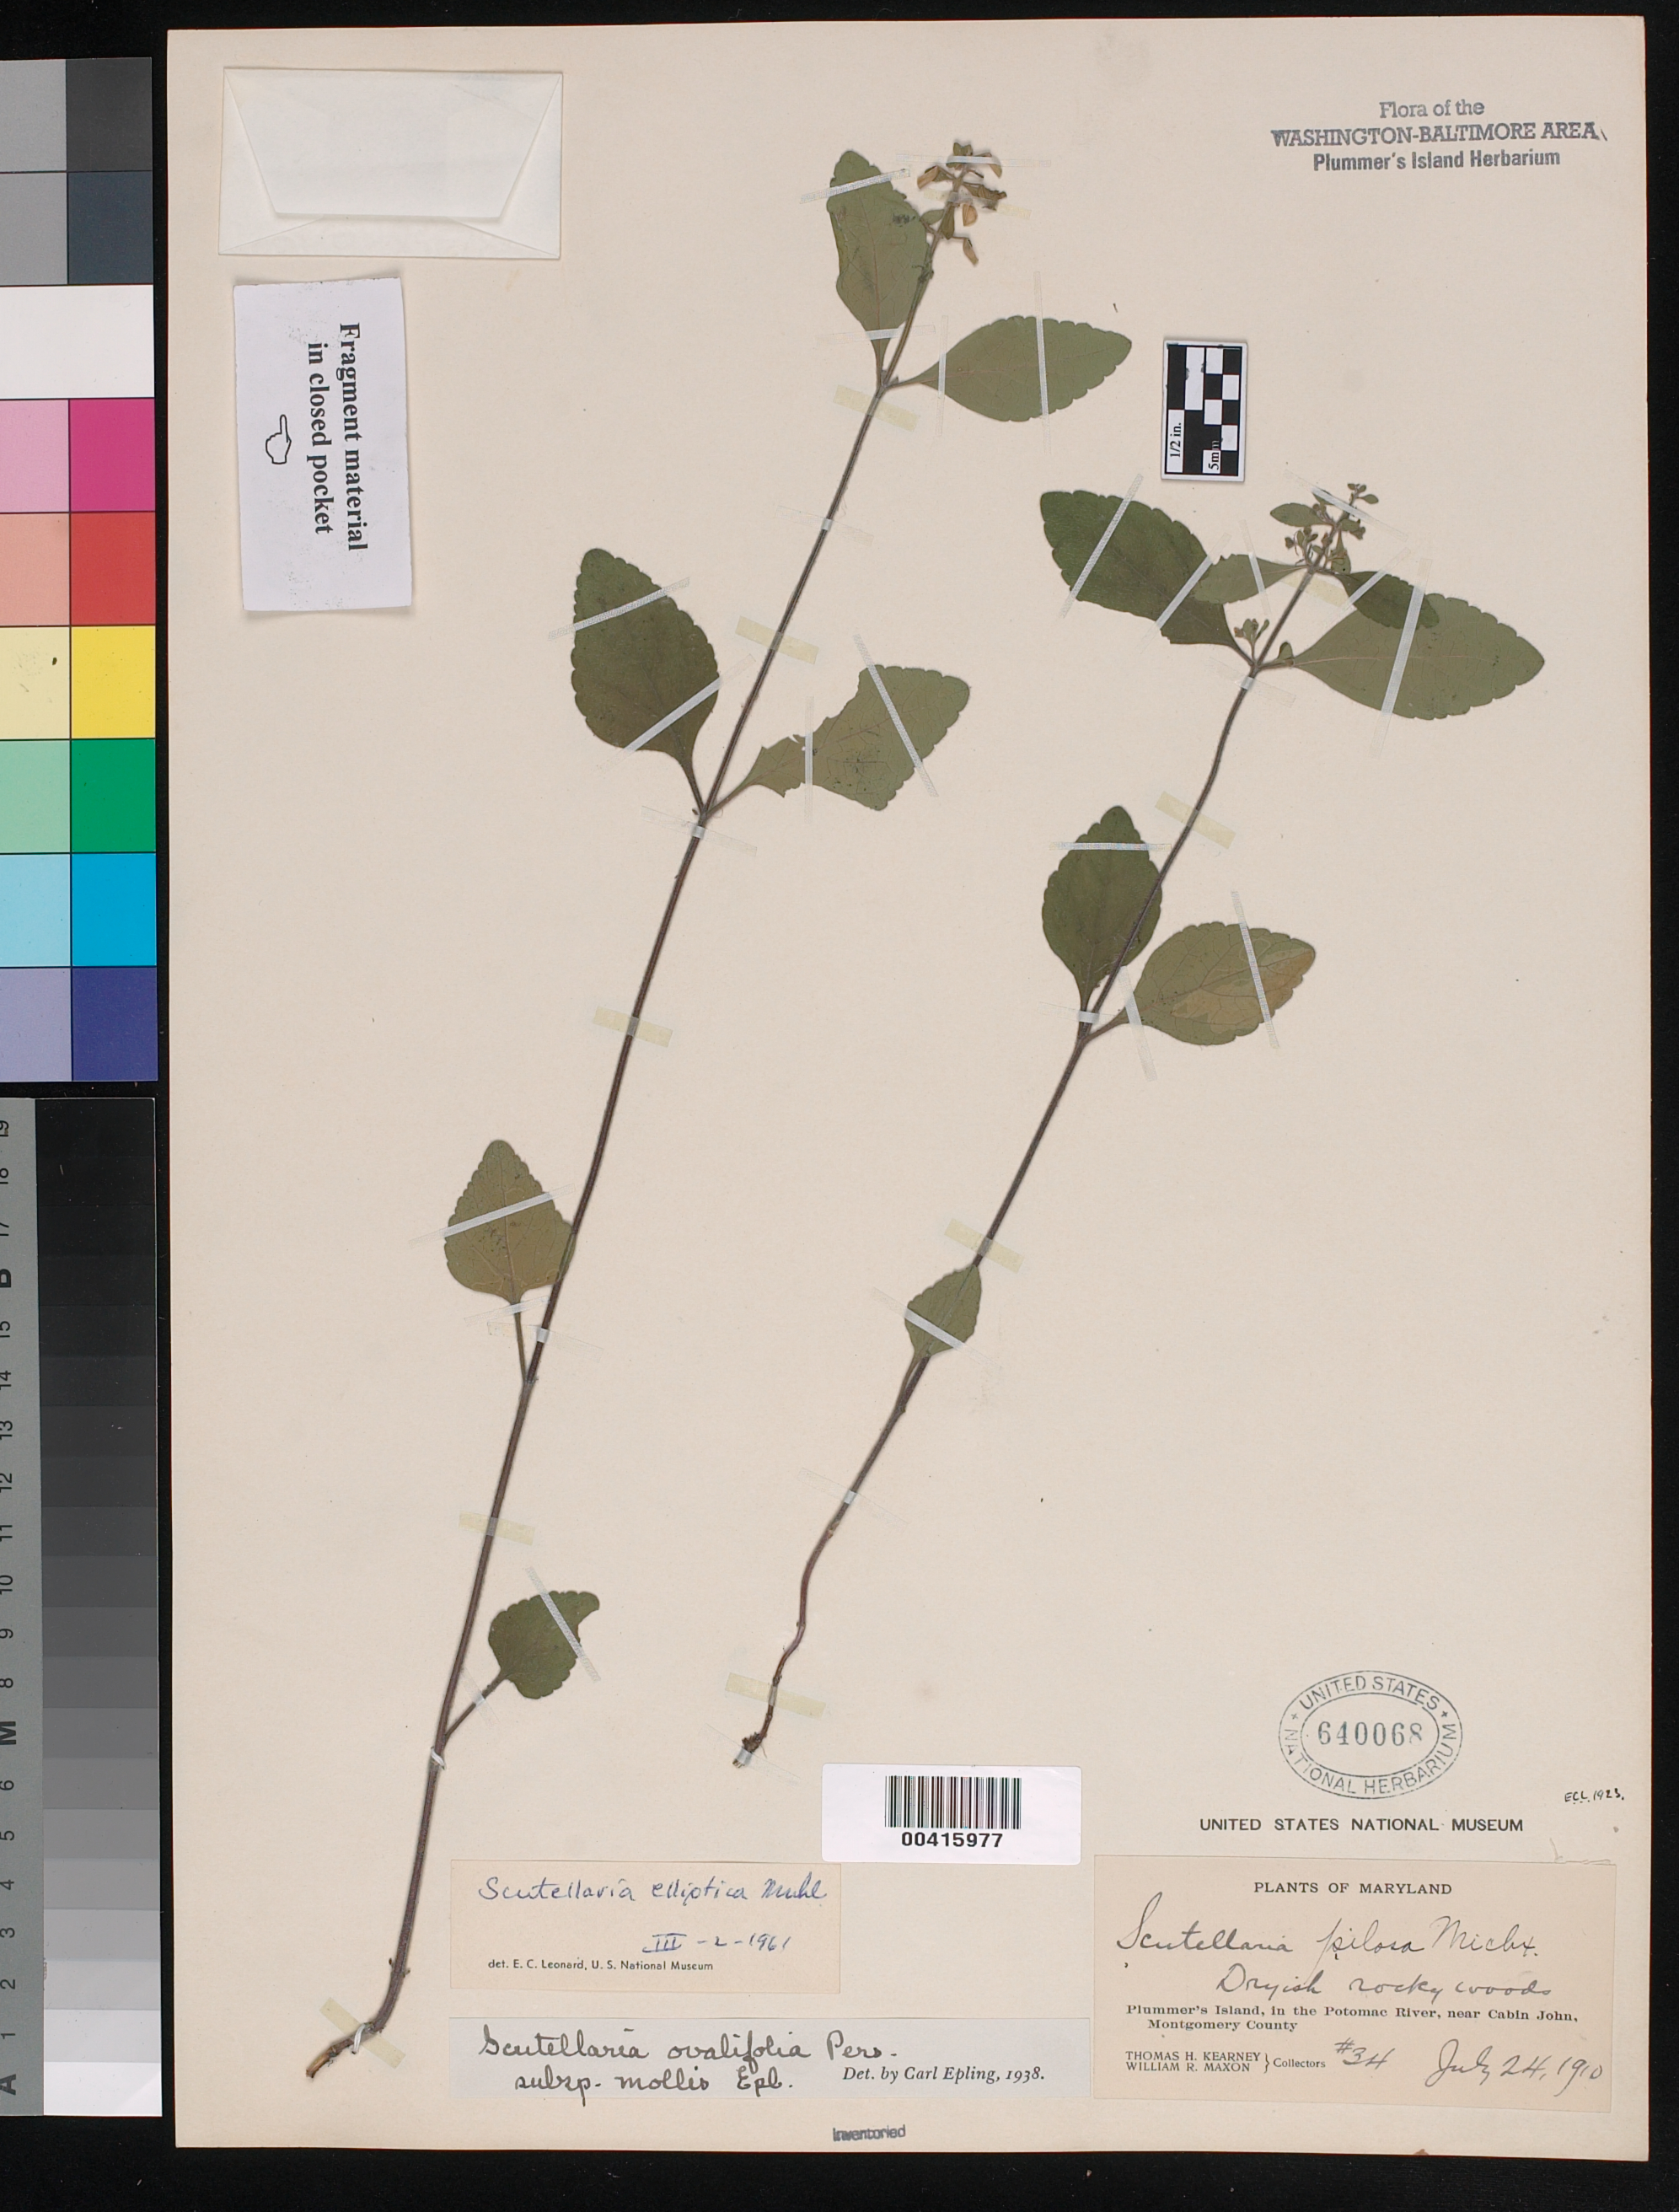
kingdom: Plantae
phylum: Tracheophyta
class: Magnoliopsida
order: Lamiales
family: Lamiaceae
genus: Scutellaria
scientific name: Scutellaria elliptica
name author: Muhl.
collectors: T. H. Kearney & W. R. Maxon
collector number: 34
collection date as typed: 24 Jul 1910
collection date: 1910-07-24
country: United States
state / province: Maryland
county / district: Montgomery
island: Plummers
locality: Plummer's Island C. & O. Canal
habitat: Dryish rocky wood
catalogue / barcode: US 640068